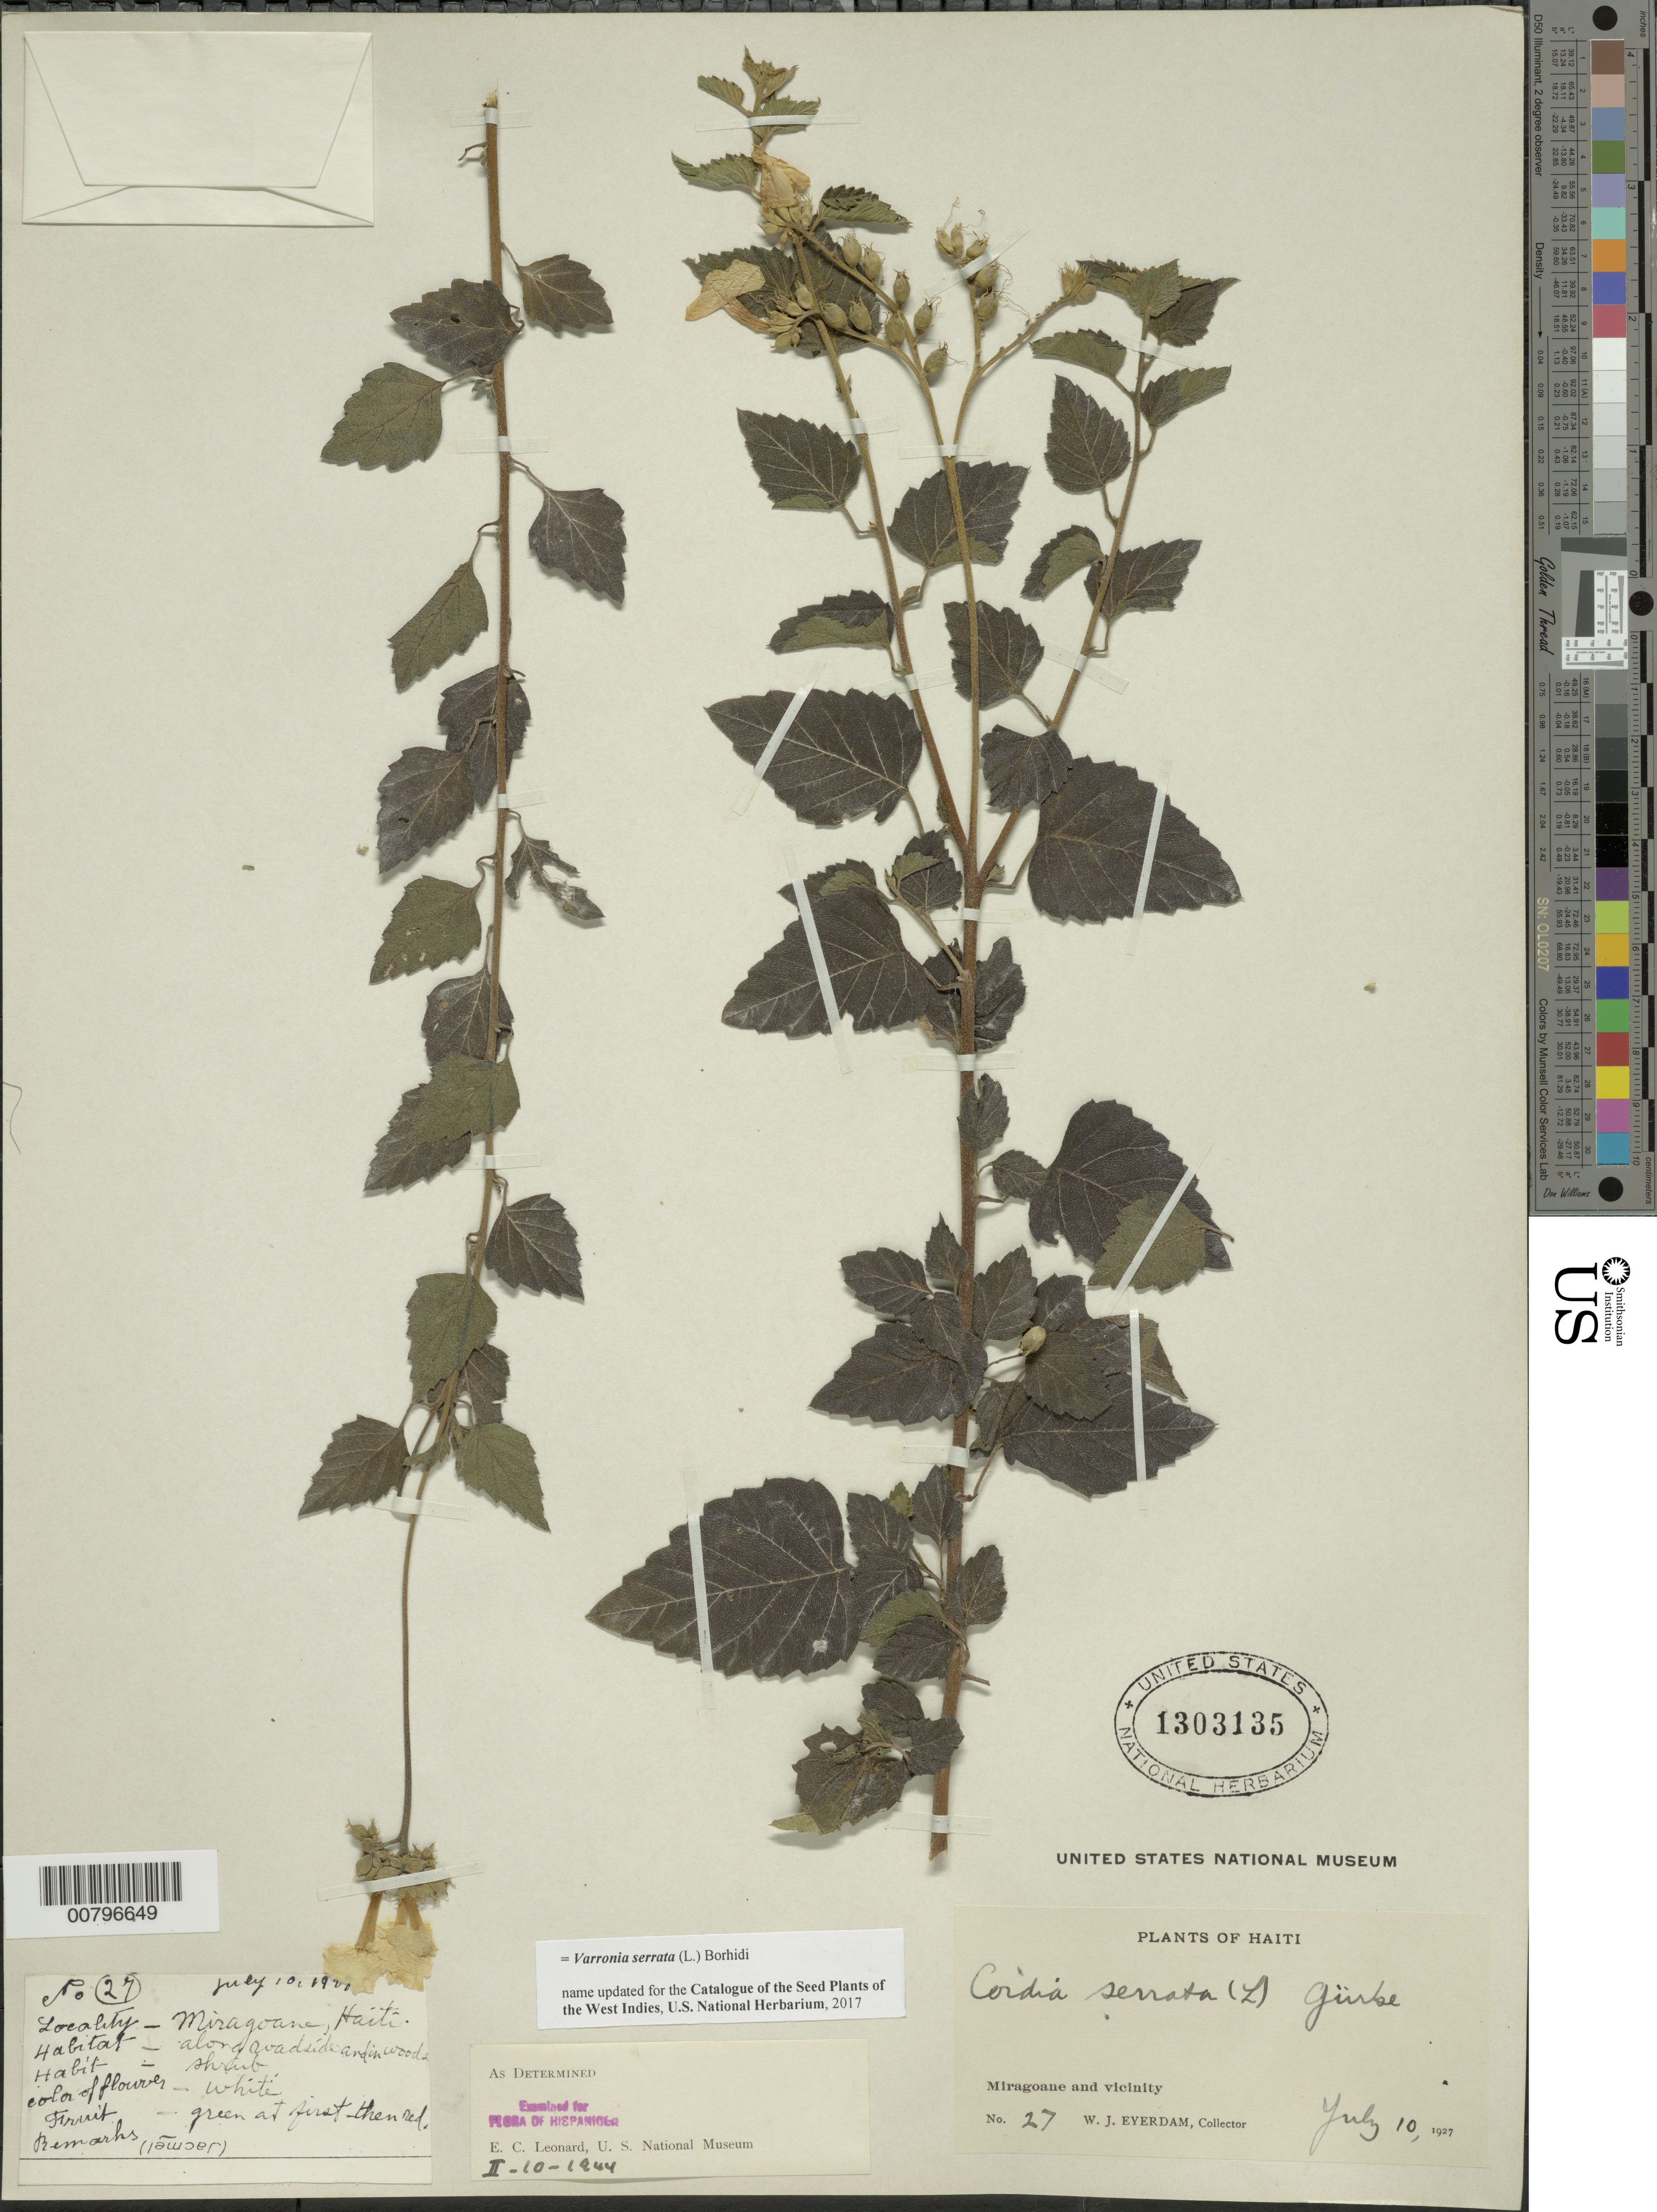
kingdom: Plantae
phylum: Tracheophyta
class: Magnoliopsida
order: Boraginales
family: Cordiaceae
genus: Varronia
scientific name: Varronia serrata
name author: (L.) Borhidi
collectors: W. J. Eyerdam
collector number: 27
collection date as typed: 10 Jul 1927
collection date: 1927-07-10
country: Haiti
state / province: Nippes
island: Hispaniola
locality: Miragoane and vicinity.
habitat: Along roadside and in woods.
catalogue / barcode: US 1303135